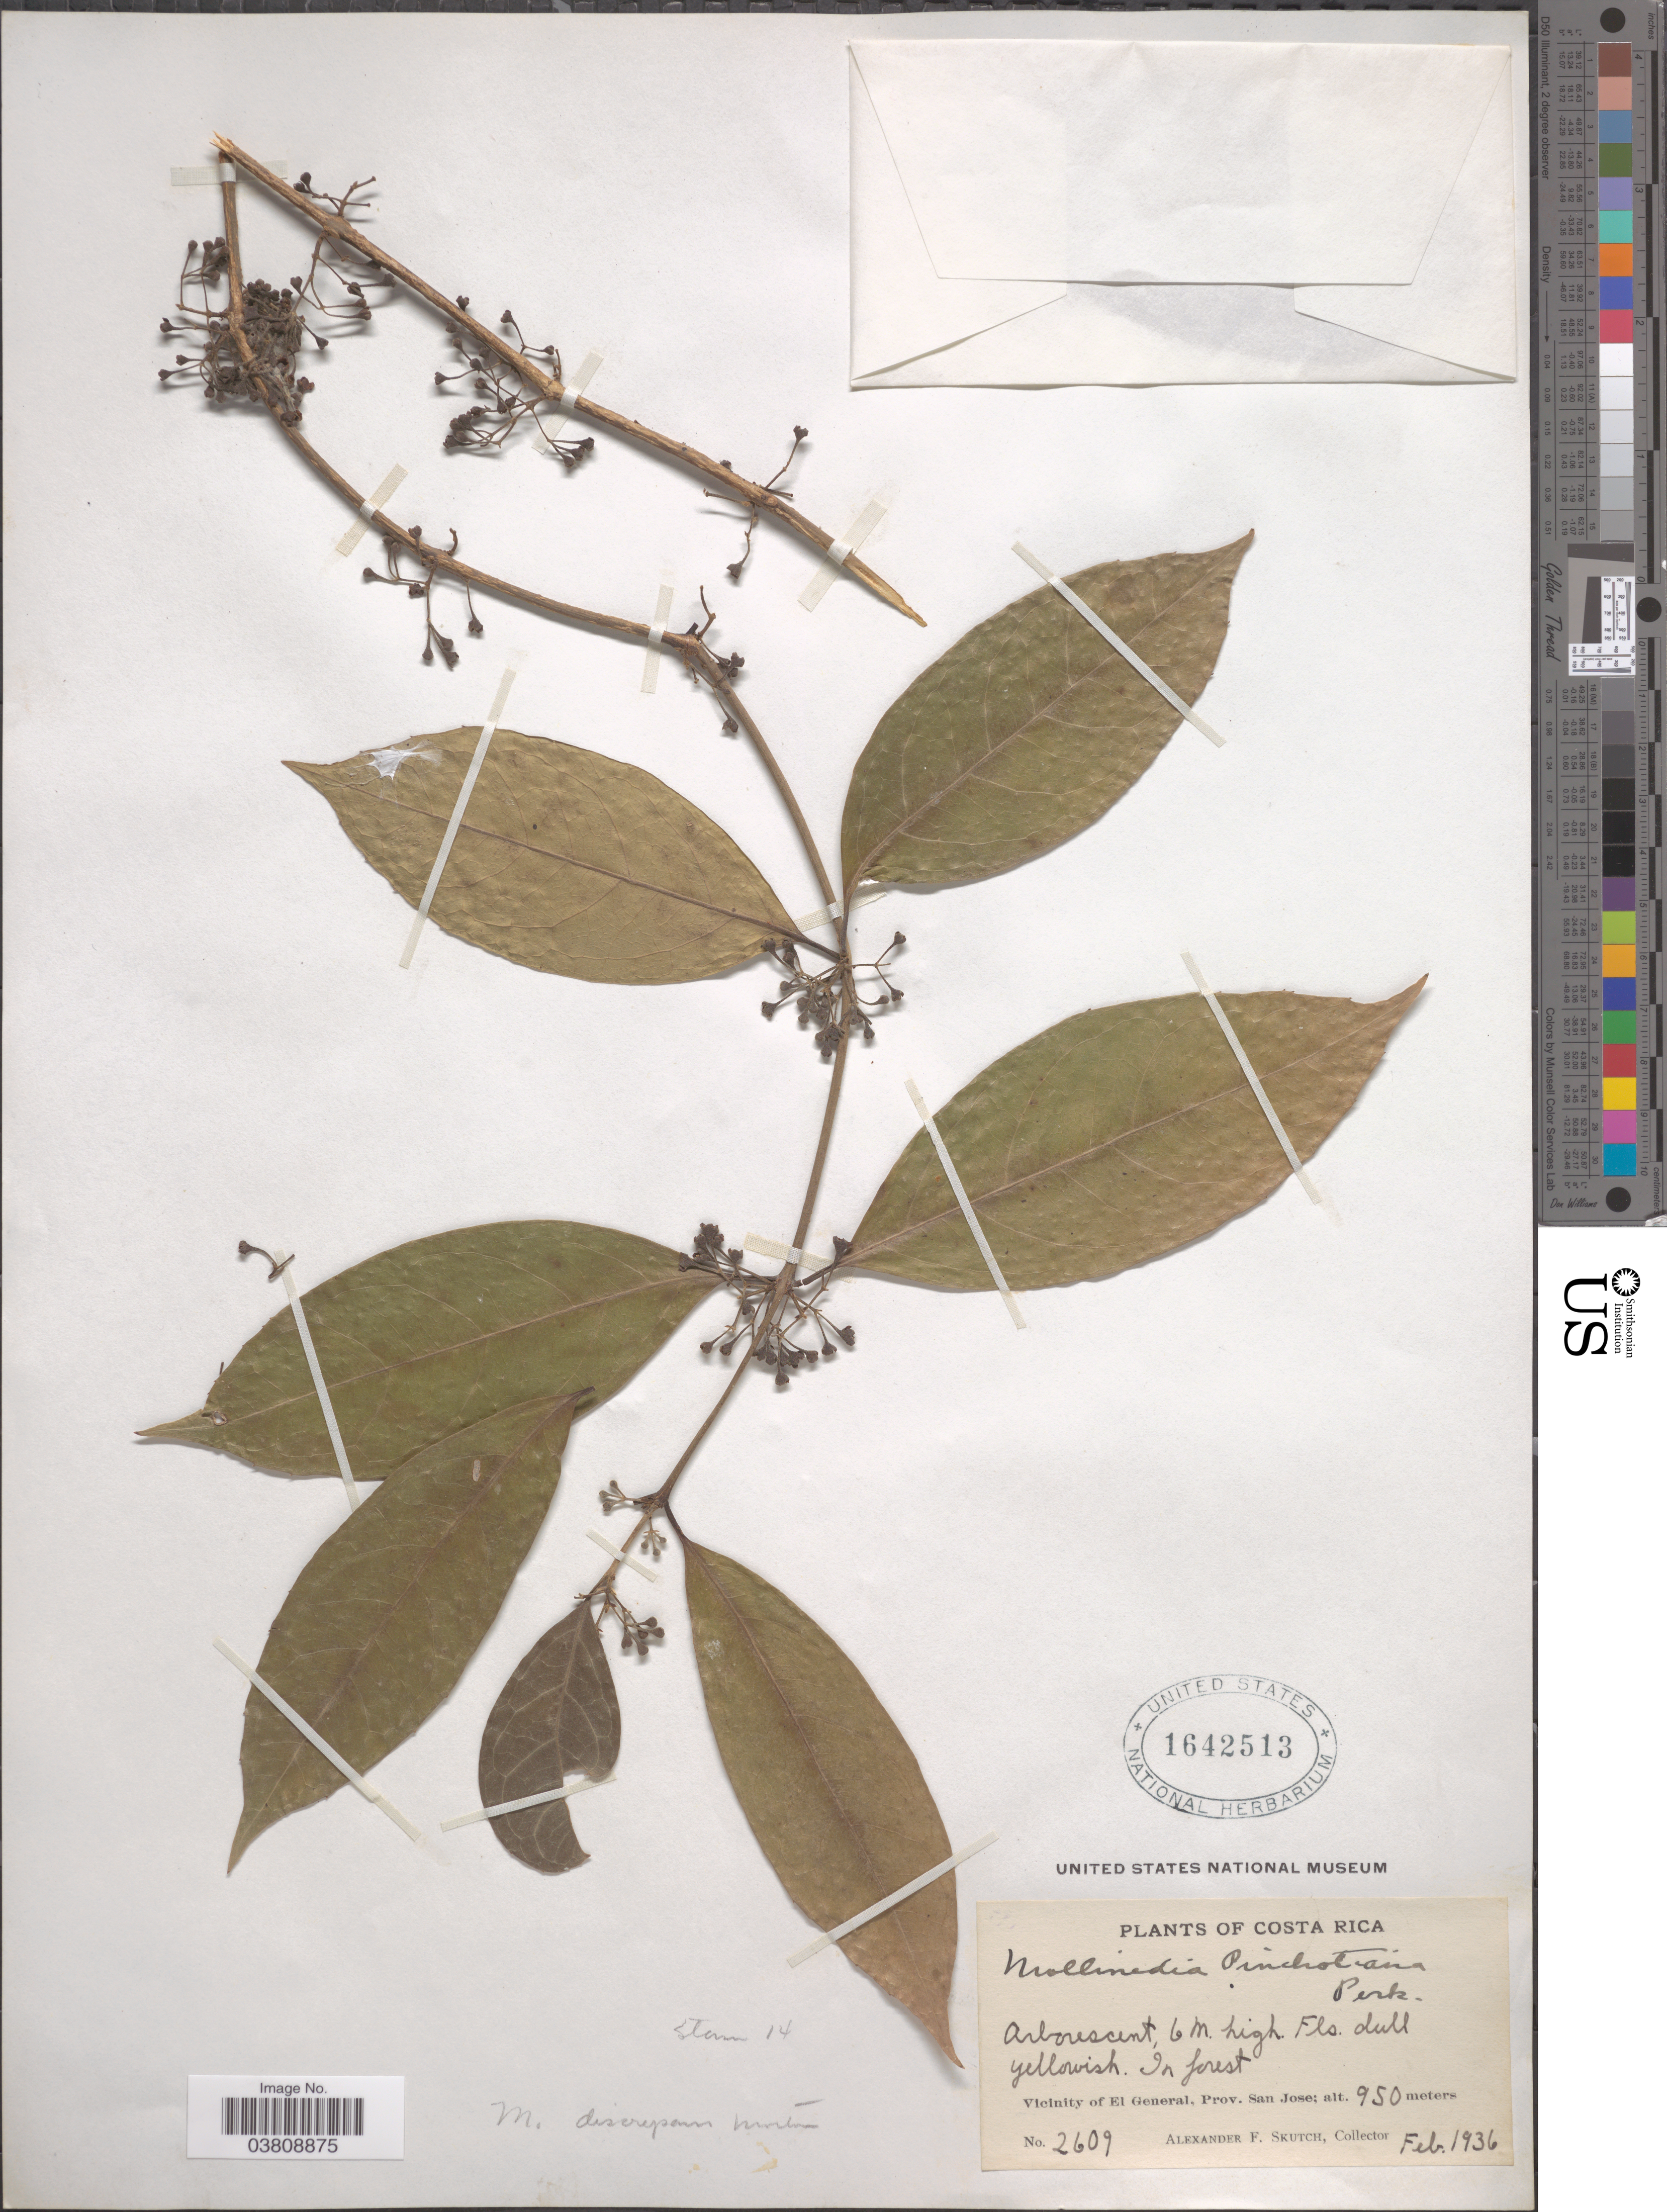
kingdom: Plantae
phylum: Tracheophyta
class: Magnoliopsida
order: Laurales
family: Monimiaceae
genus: Mollinedia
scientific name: Mollinedia viridiflora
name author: Tul.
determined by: Strong, Mark T., (BOT), Smithsonian Institution - National Museum of Natural History (UNITED STATES)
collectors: A. F. Skutch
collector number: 2609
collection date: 1936-02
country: Costa Rica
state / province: San José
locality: Vicinity of El General.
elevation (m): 950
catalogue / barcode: US 1642513